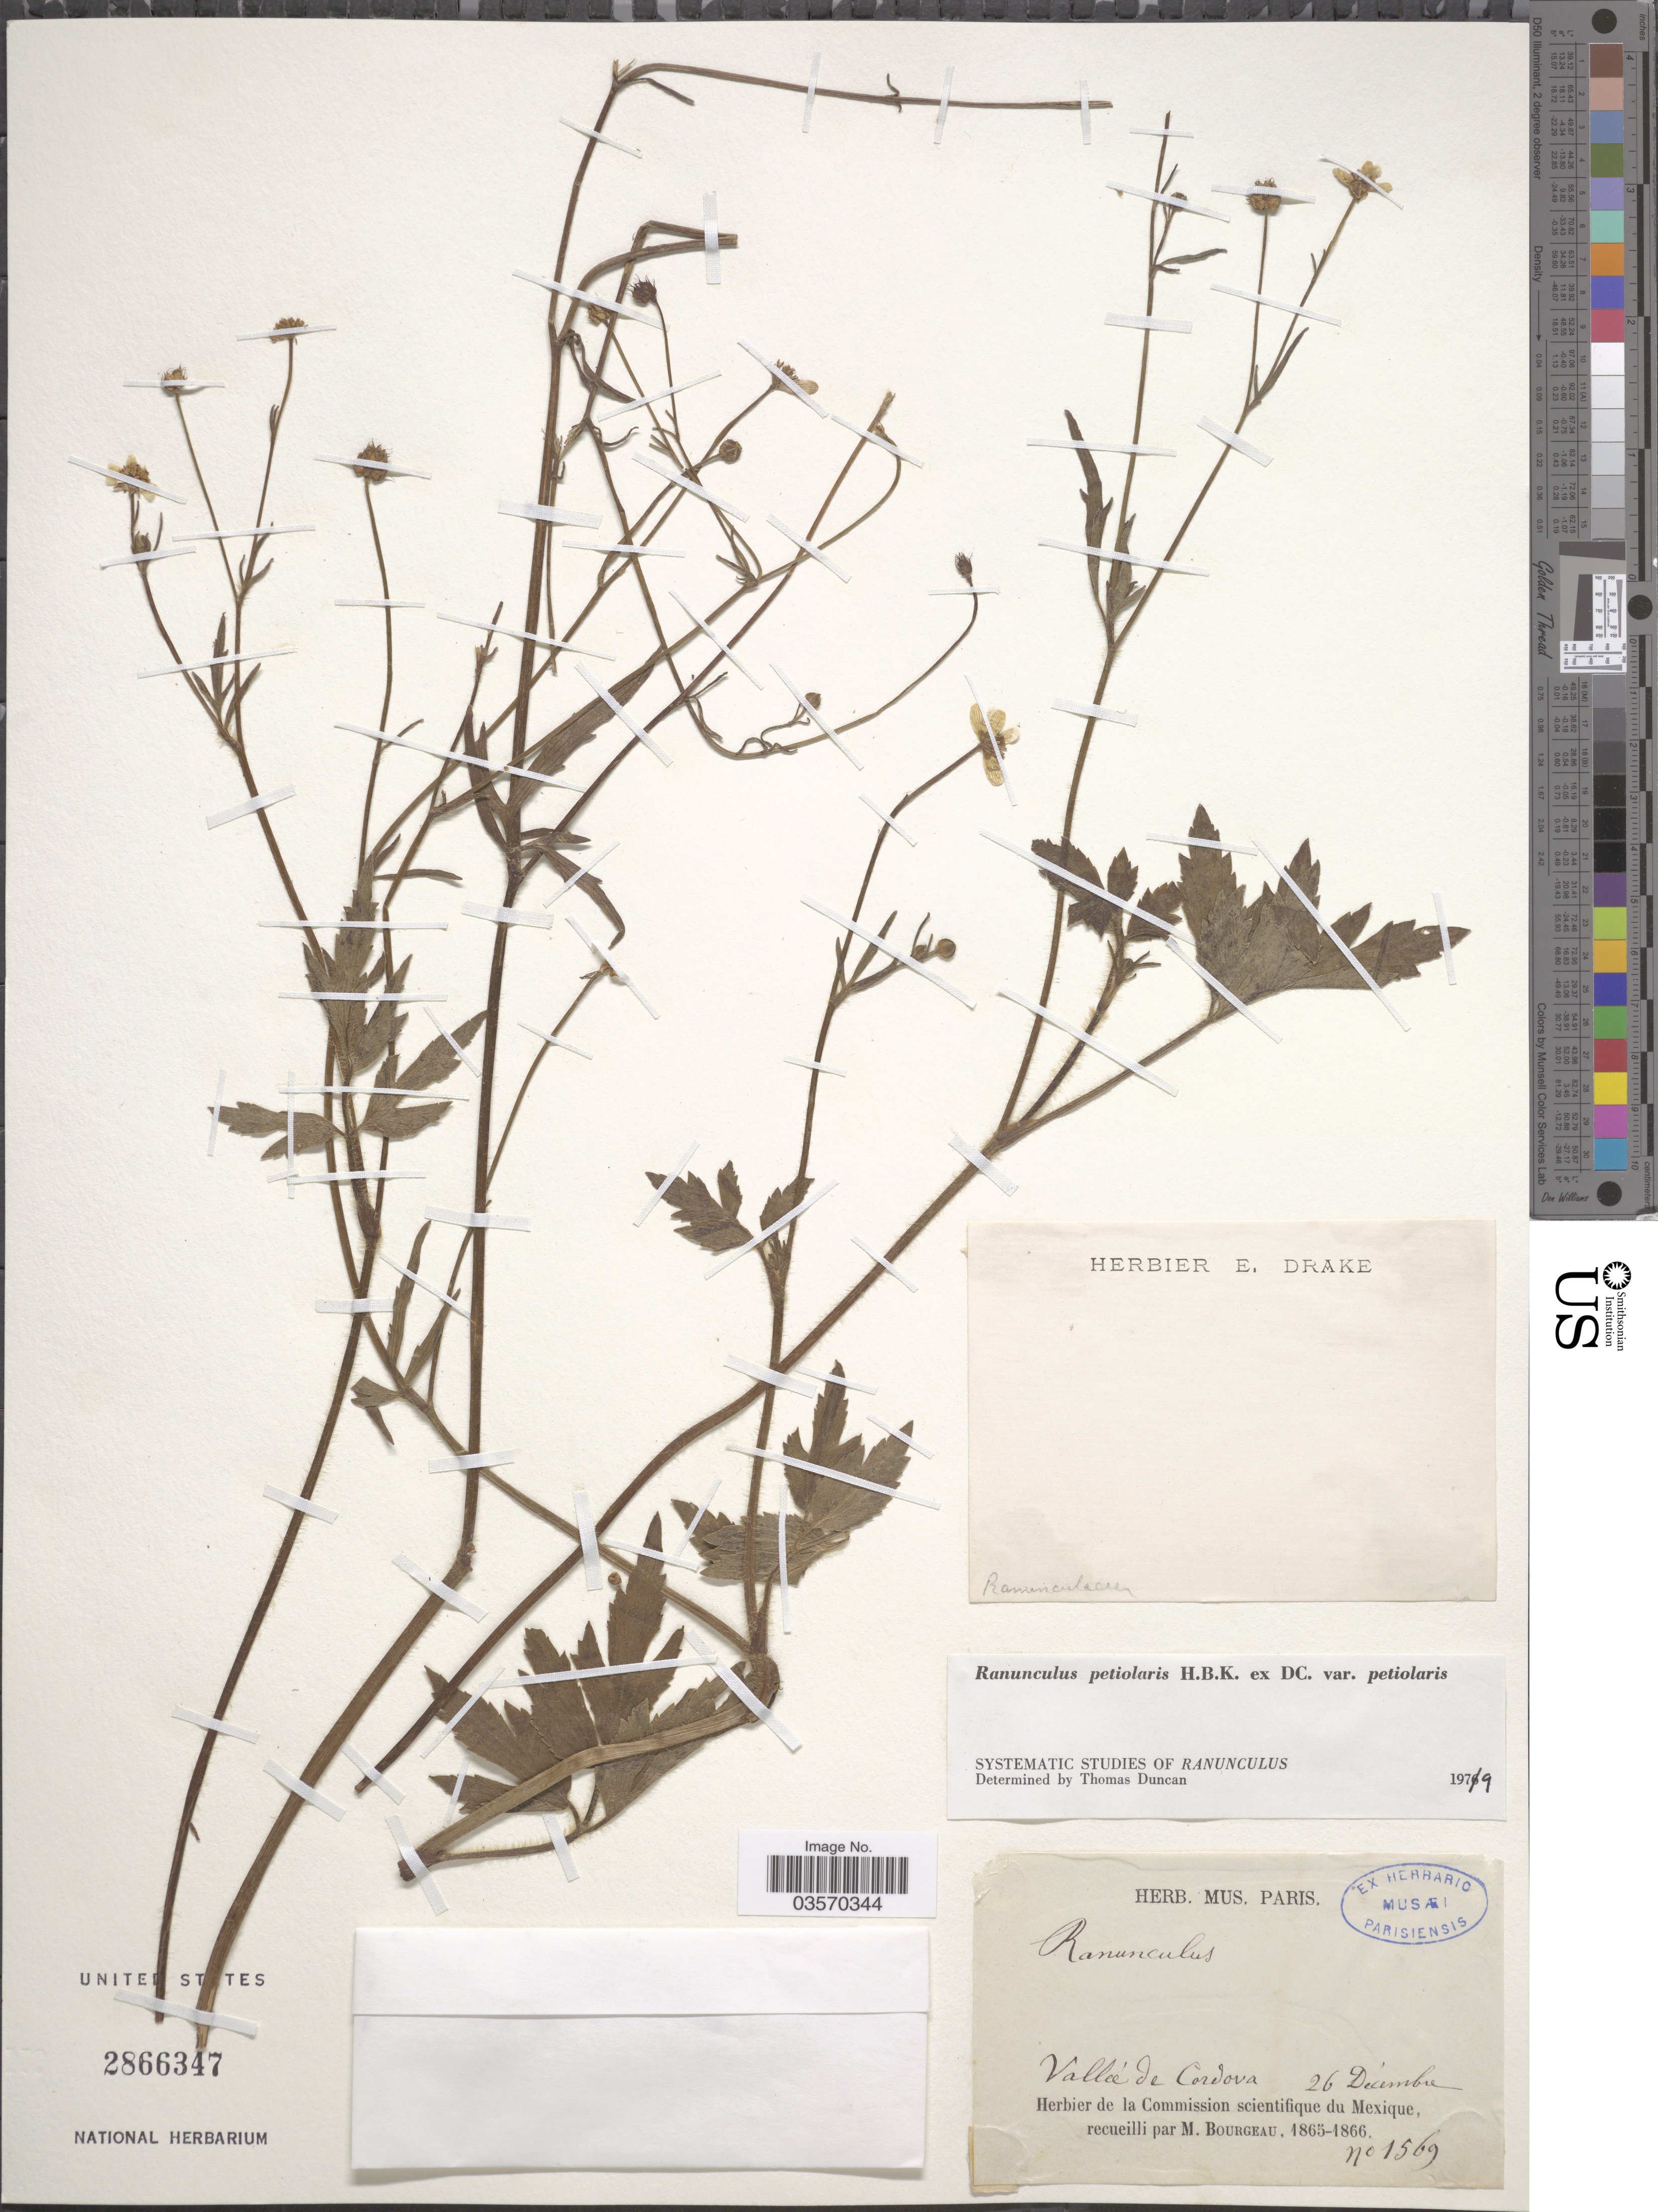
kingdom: Plantae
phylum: Tracheophyta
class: Magnoliopsida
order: Ranunculales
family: Ranunculaceae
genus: Ranunculus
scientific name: Ranunculus petiolaris var. petiolaris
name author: Kunth ex DC.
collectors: M. Bourgeau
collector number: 1569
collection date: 1865-12-26/1866-12-26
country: Mexico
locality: Vallée de Cordova.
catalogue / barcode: US 2866347